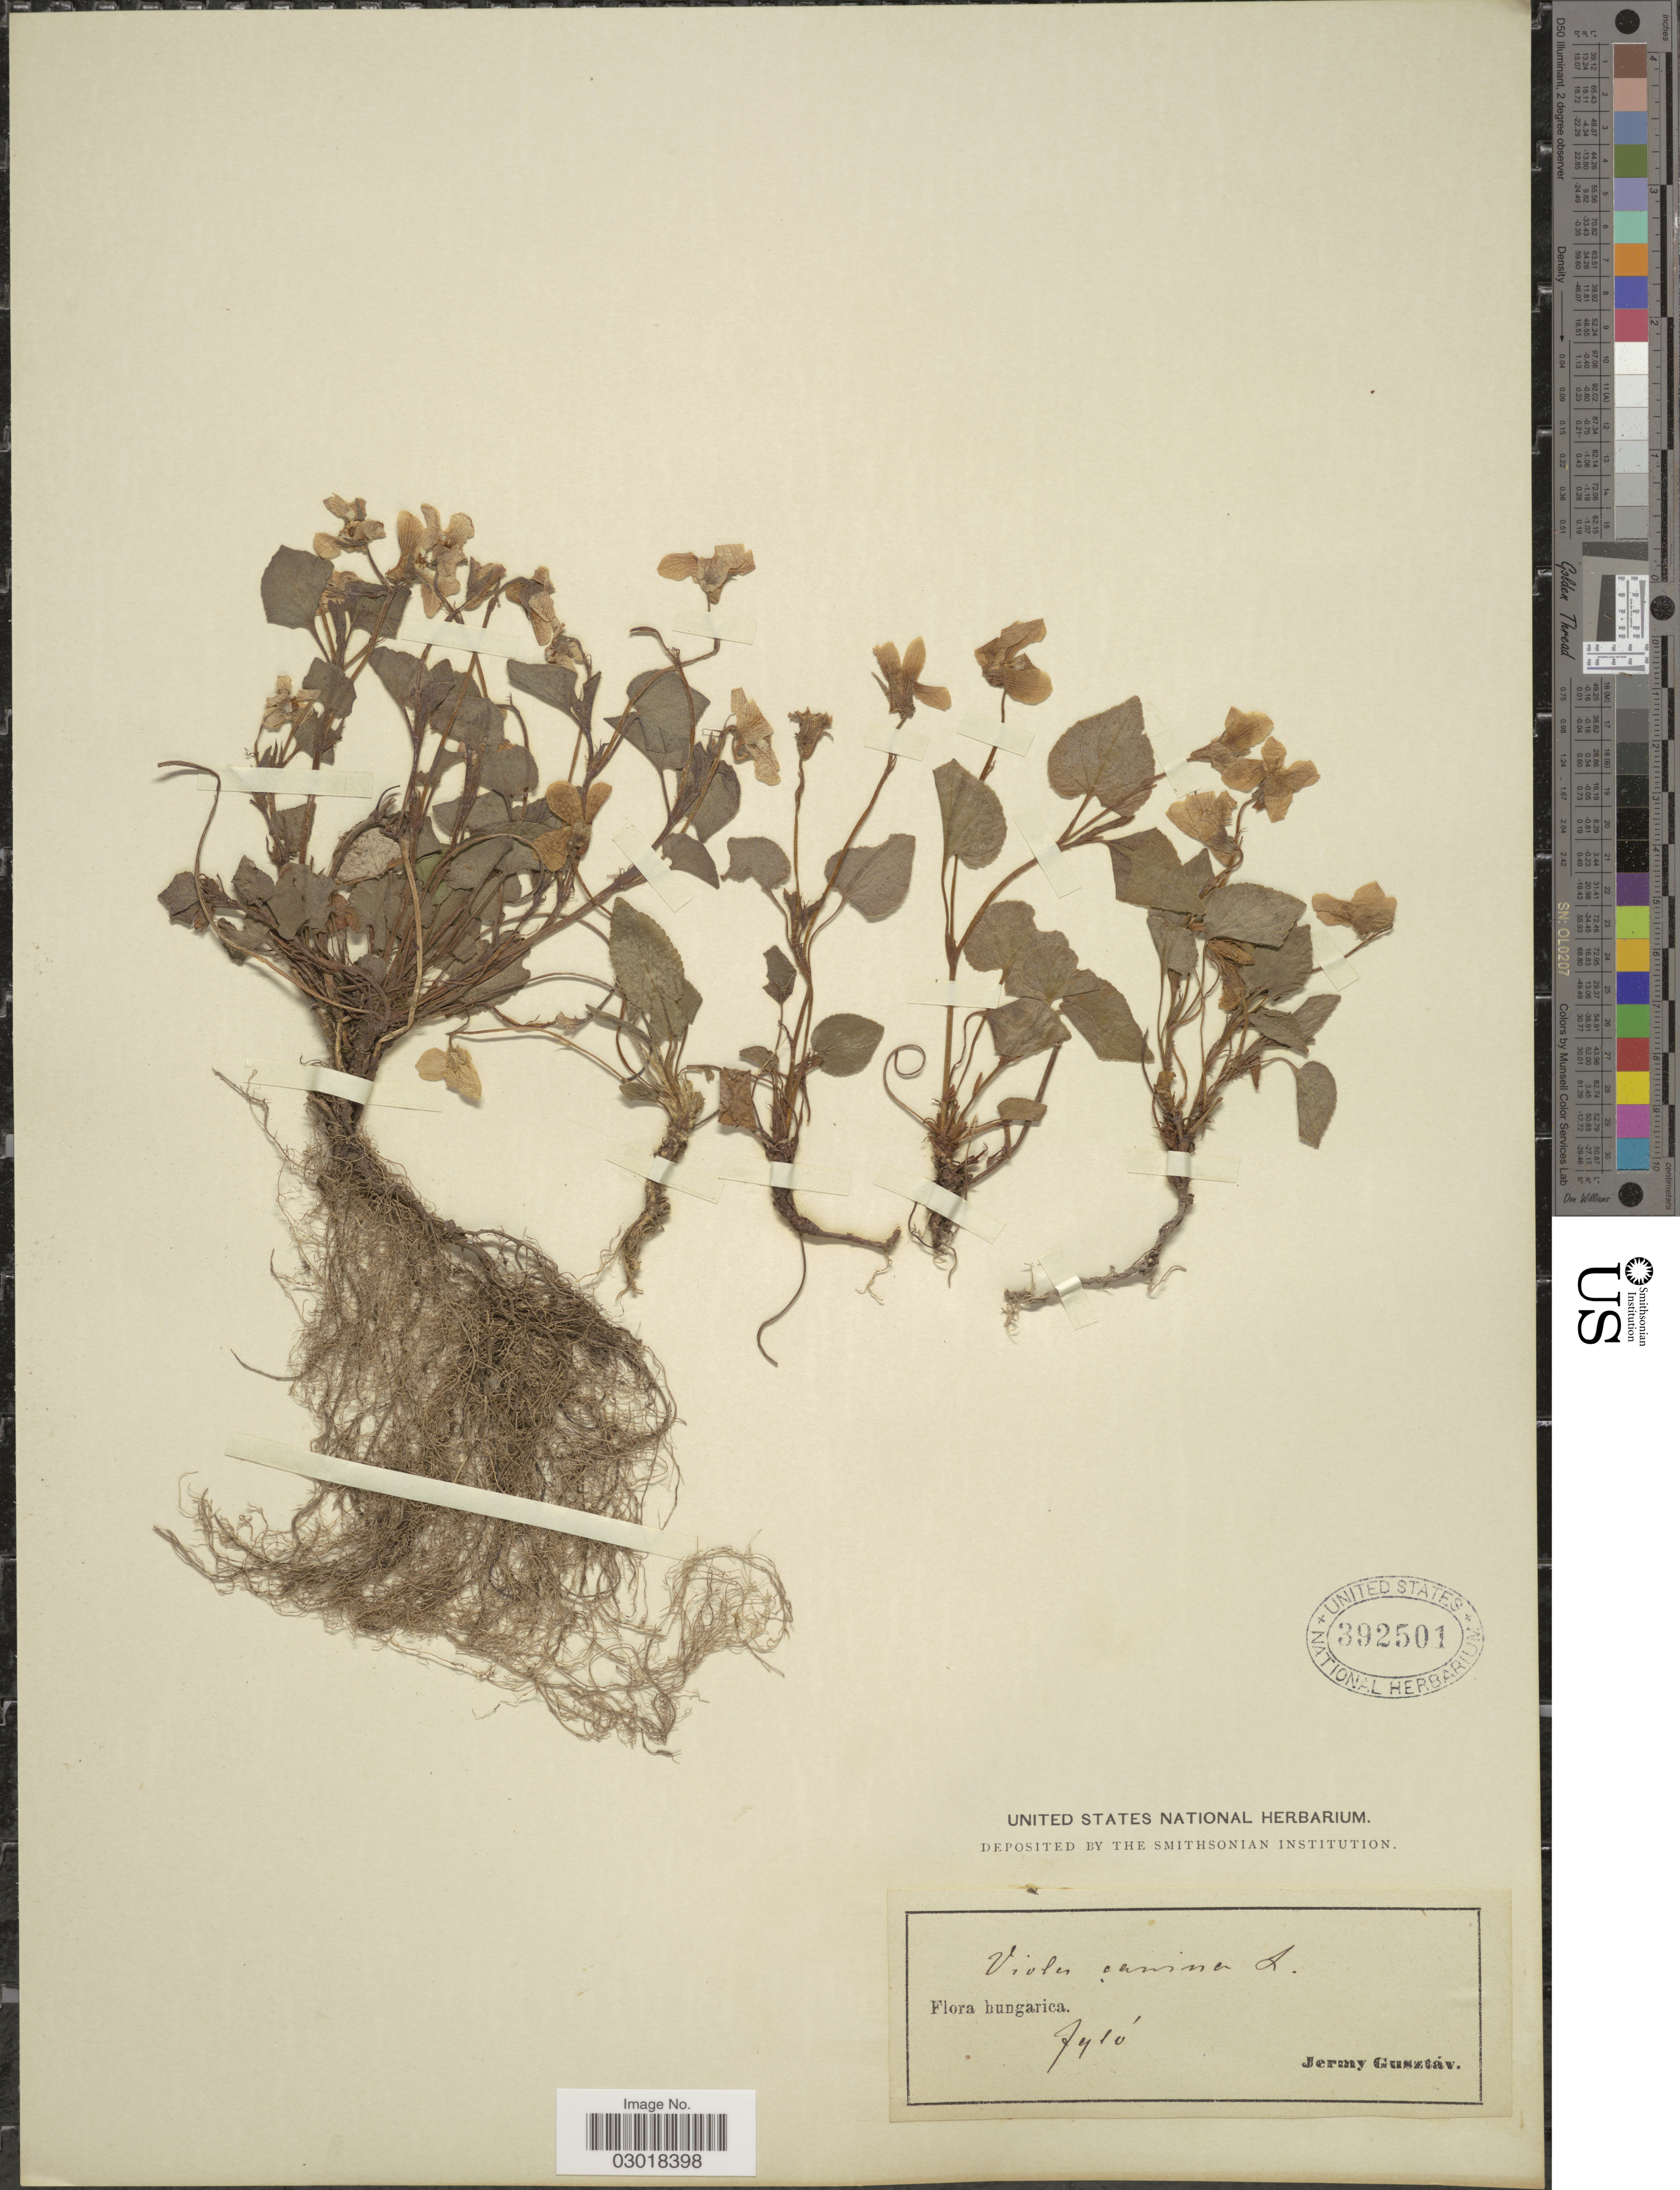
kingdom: Plantae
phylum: Tracheophyta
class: Magnoliopsida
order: Malpighiales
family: Violaceae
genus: Viola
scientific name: Viola canina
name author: L.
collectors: J. Gusztav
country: Hungary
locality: Fyso. [unsure placement] [interpreted]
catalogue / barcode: US 392501